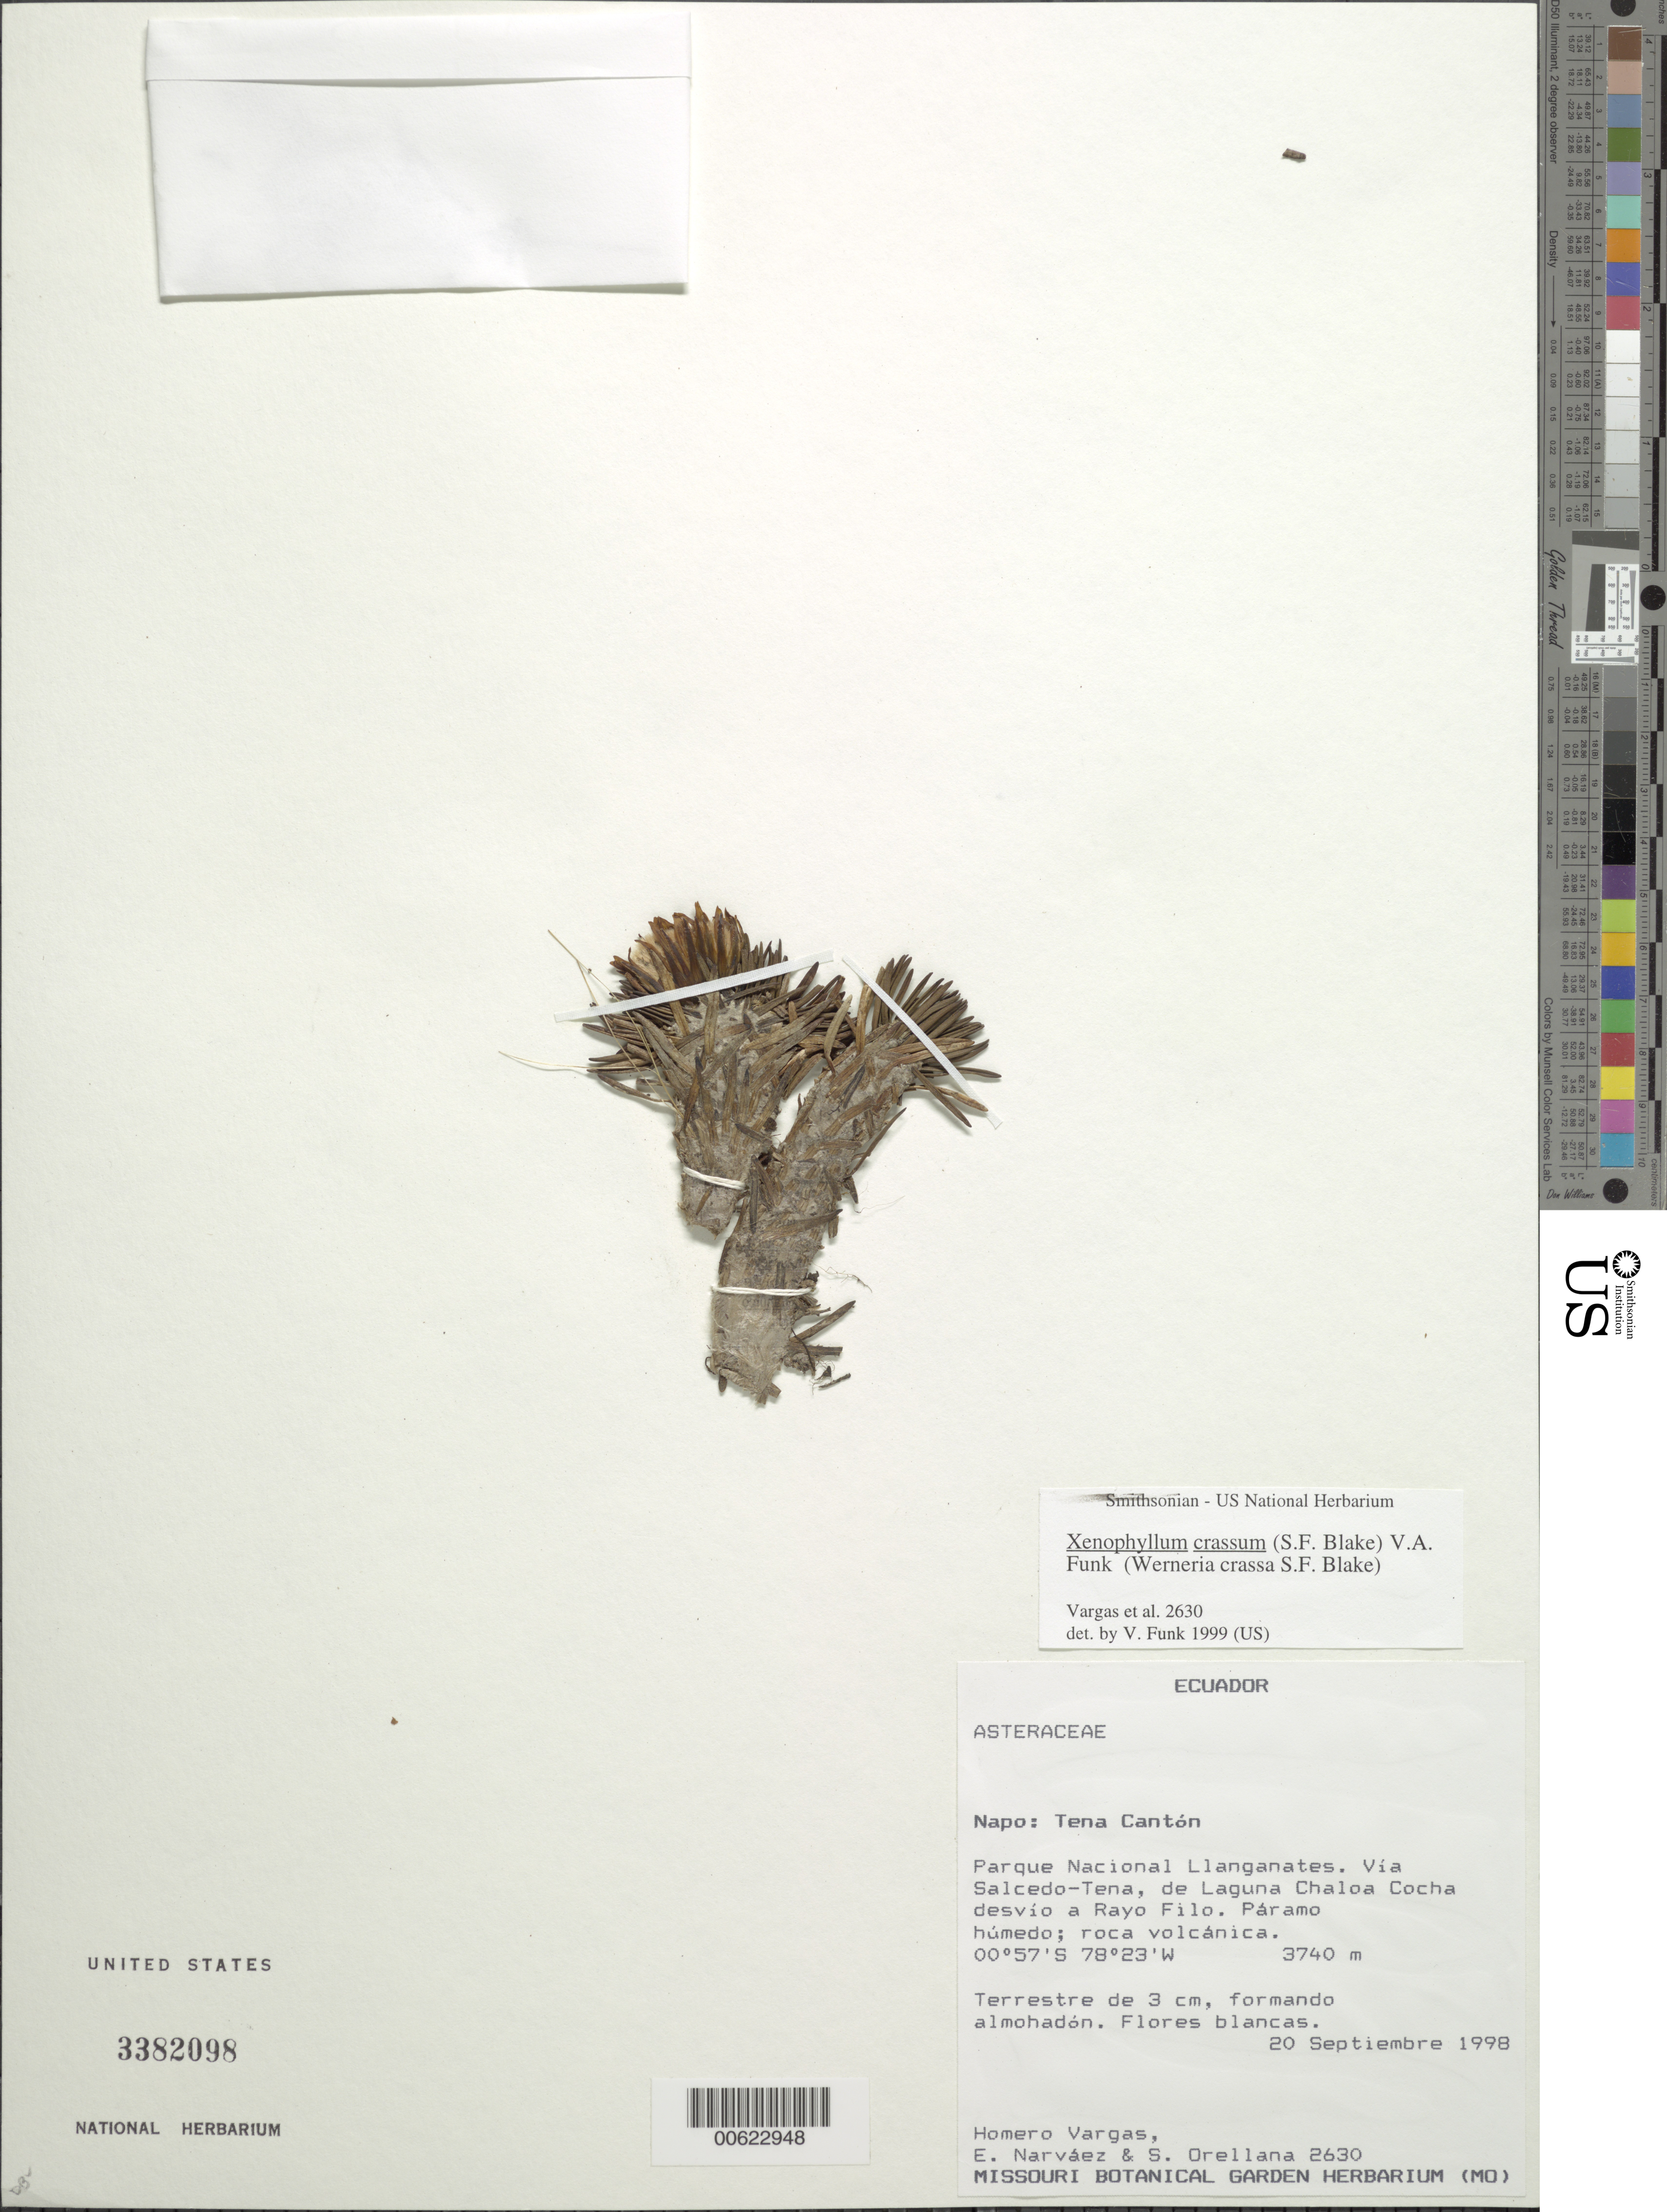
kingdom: Plantae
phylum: Tracheophyta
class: Magnoliopsida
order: Asterales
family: Asteraceae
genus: Xenophyllum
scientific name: Xenophyllum crassum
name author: (S.F. Blake) V.A. Funk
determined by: Funk, Vicki A., (BOT), Smithsonian Institution - National Museum of Natural History (UNITED STATES)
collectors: H. Vargas, E. Narváez & S. Orellana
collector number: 2630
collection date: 1998-09-20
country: Ecuador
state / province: Napo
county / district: Tena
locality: Parque Nacional Llanganates. Via Salcedo-Tena, de Laguna Chaloa Cocha desvio a Rayo Filo.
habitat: Paramo humedo; roca volcanica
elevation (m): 3740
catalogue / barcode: US 3382098